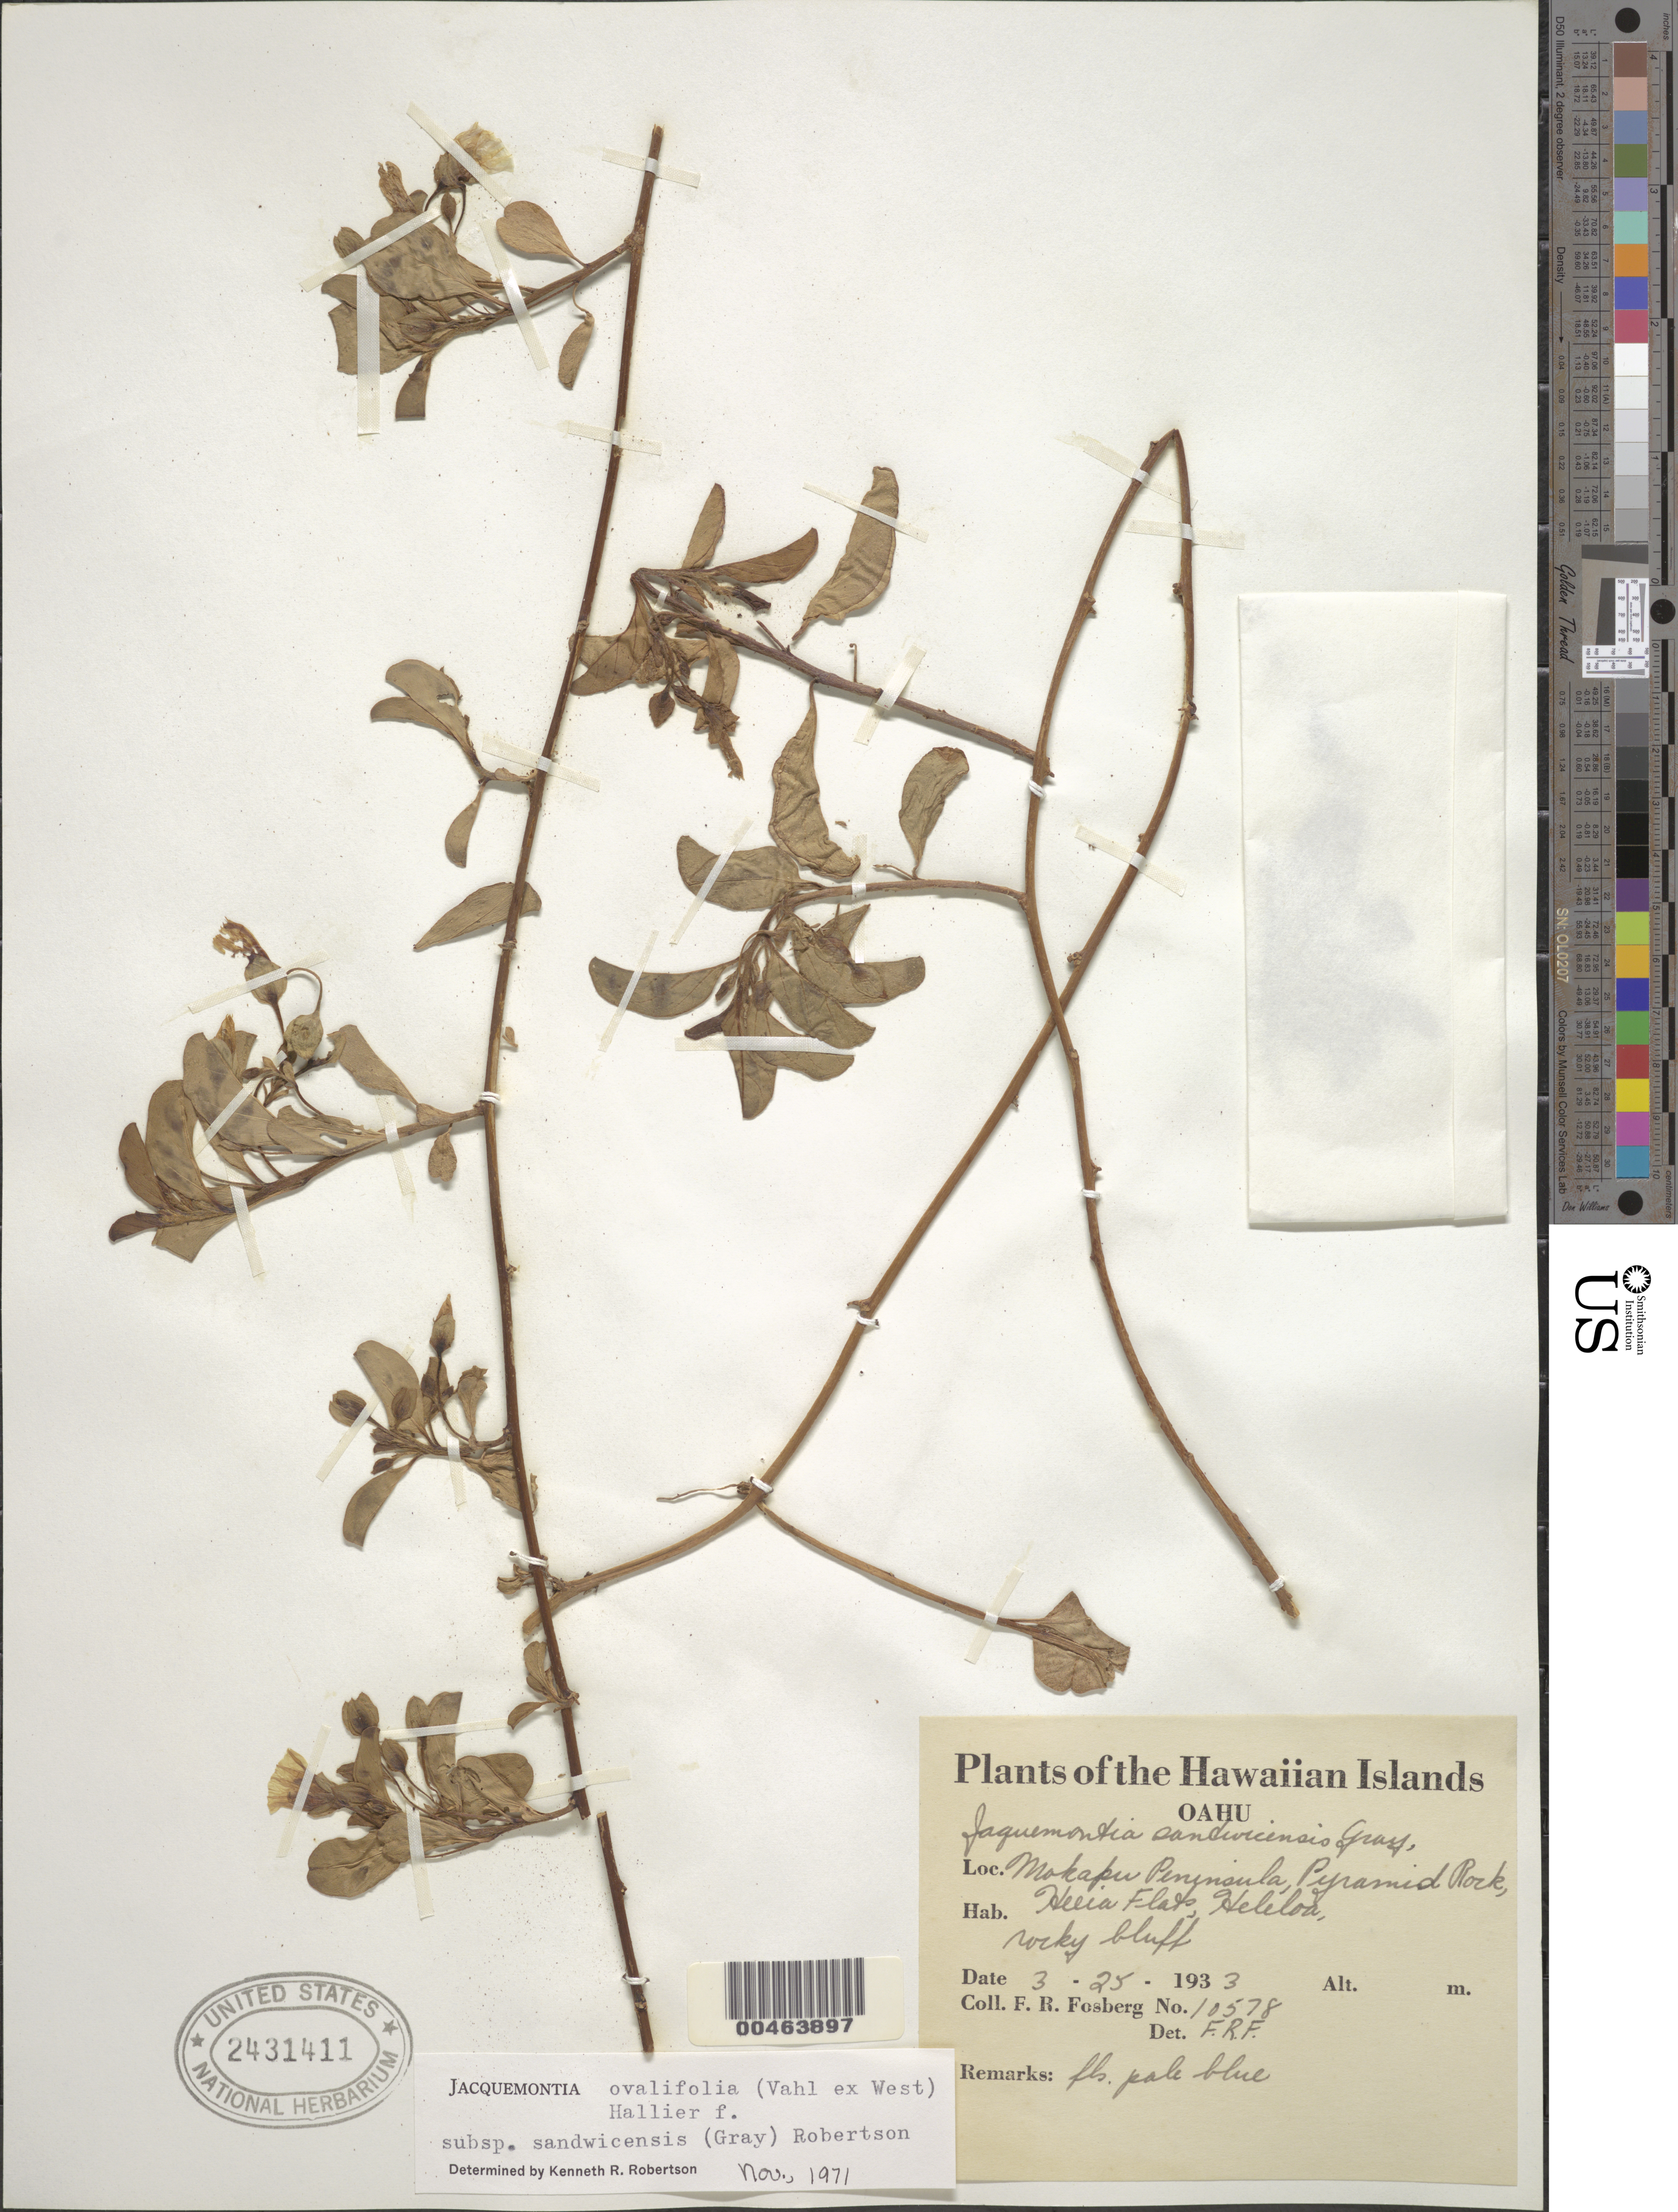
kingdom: Plantae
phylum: Tracheophyta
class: Magnoliopsida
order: Solanales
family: Convolvulaceae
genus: Jacquemontia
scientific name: Jacquemontia sandwicensis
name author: A. Gray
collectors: F. R. Fosberg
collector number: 10578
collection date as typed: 25 Mar 1933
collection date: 1933-03-25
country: United States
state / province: Hawaii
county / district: Honolulu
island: Oahu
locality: Mokapu Peninsula, Pyramid Rock, Heeia Flats, Heleloa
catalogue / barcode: US 2431411